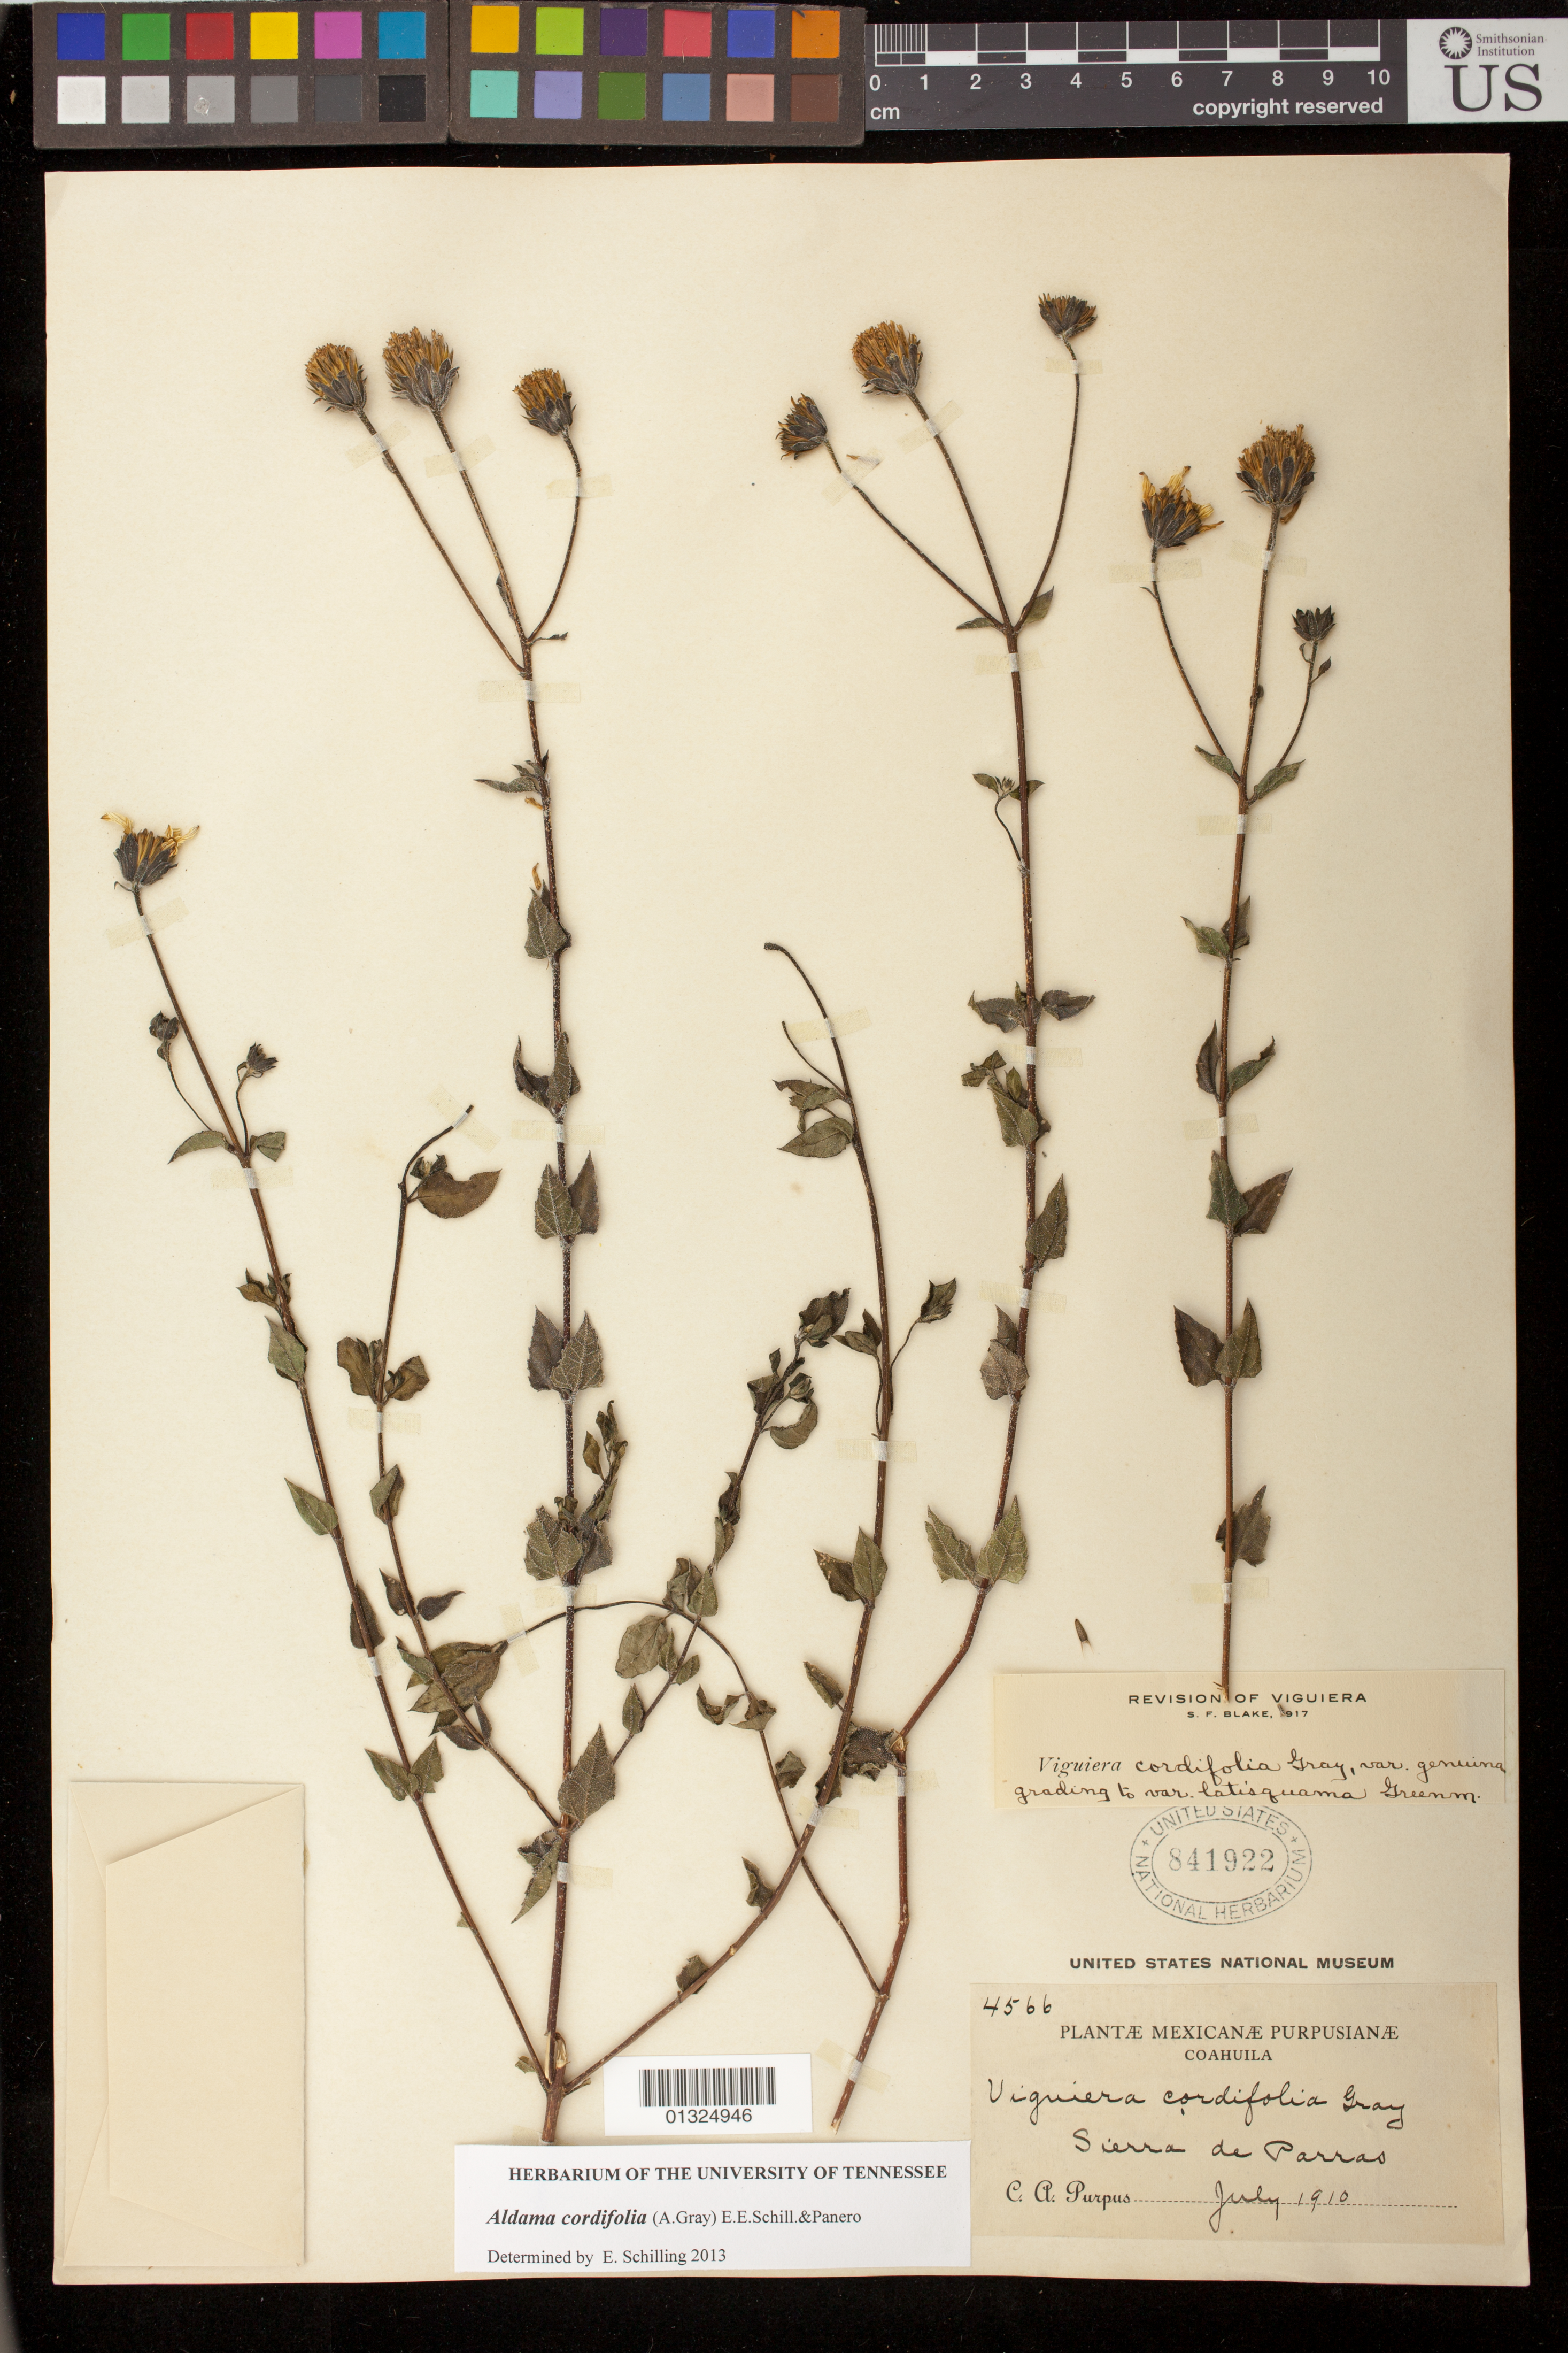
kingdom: Plantae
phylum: Tracheophyta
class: Magnoliopsida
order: Asterales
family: Asteraceae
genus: Aldama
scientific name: Aldama cordifolia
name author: (A. Gray) E.E. Schill. & Panero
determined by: Schilling, E. E.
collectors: C. A. Purpus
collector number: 4566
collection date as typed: Jul 1910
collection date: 1910-07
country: Mexico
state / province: Coahuila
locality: Sierra de Parras.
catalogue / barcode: US 841922